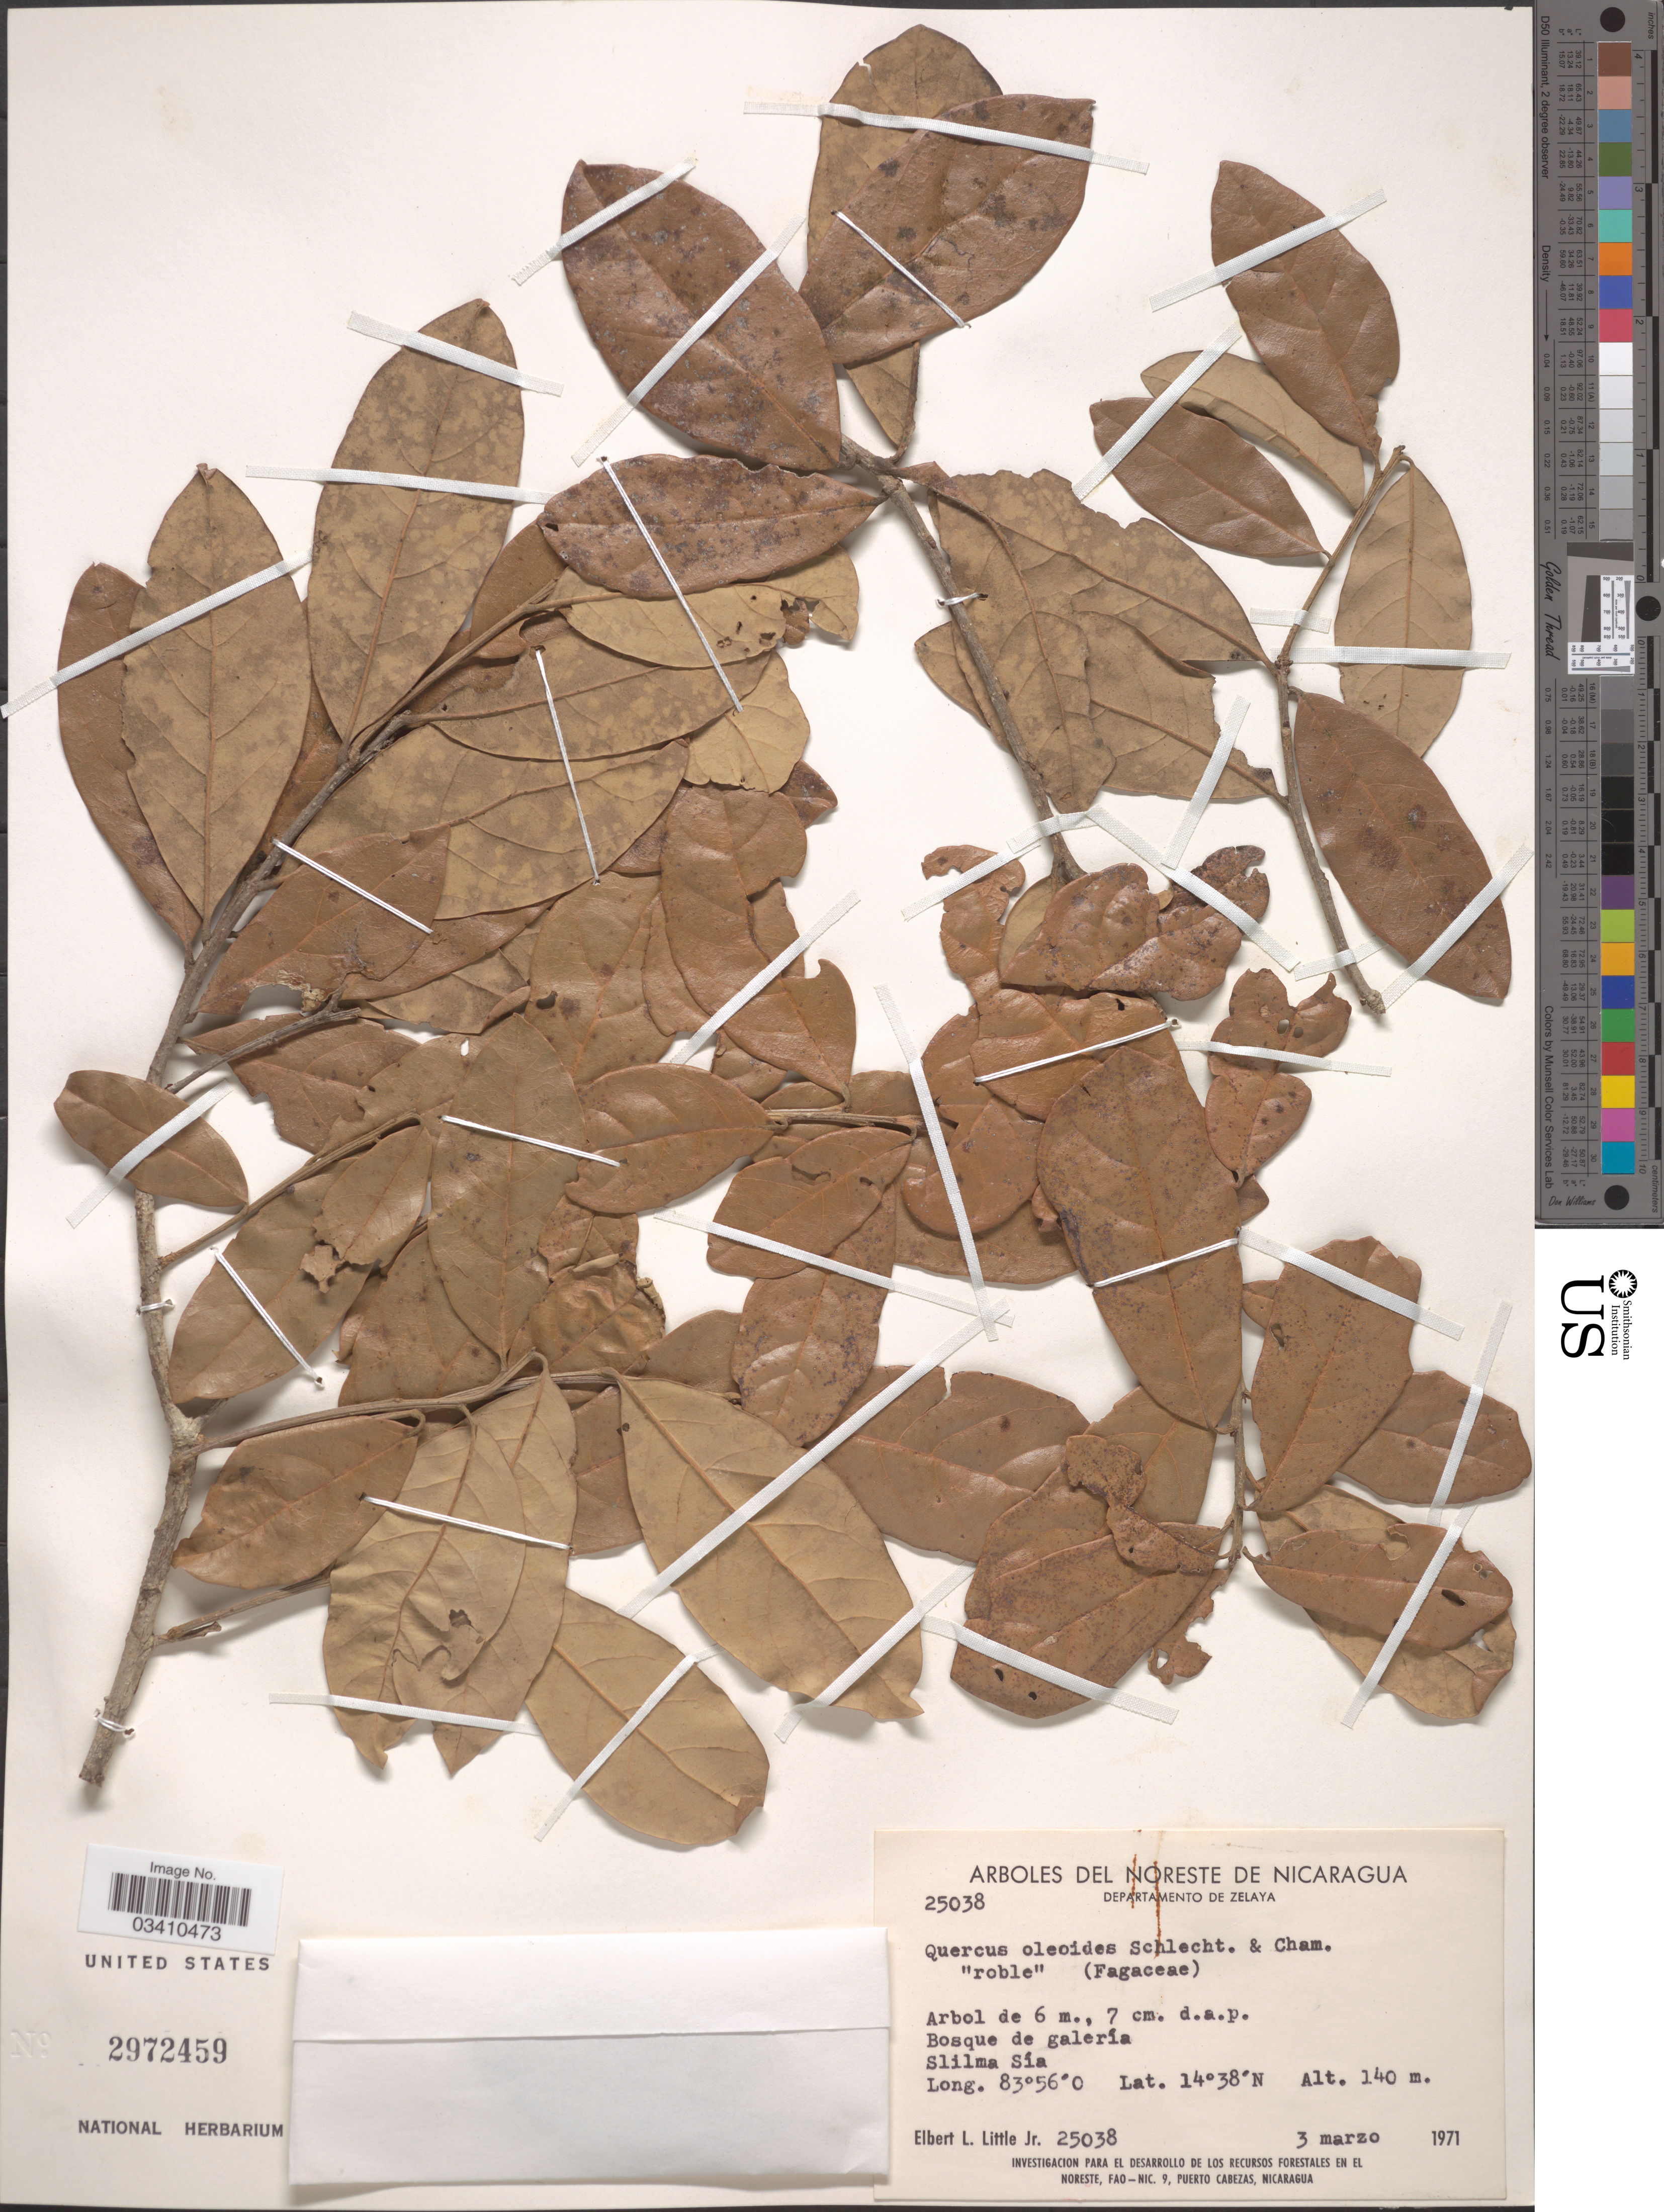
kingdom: Plantae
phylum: Tracheophyta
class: Magnoliopsida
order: Fagales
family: Fagaceae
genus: Quercus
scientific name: Quercus oleoides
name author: Schltdl. & Cham.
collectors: E. L. Little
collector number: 25038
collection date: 1971-03-03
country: Nicaragua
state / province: Atlántico Norte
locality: Noreste de Nicaragua. Departamento de Zelaya. Slilma Sía.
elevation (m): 140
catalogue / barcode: US 2972459